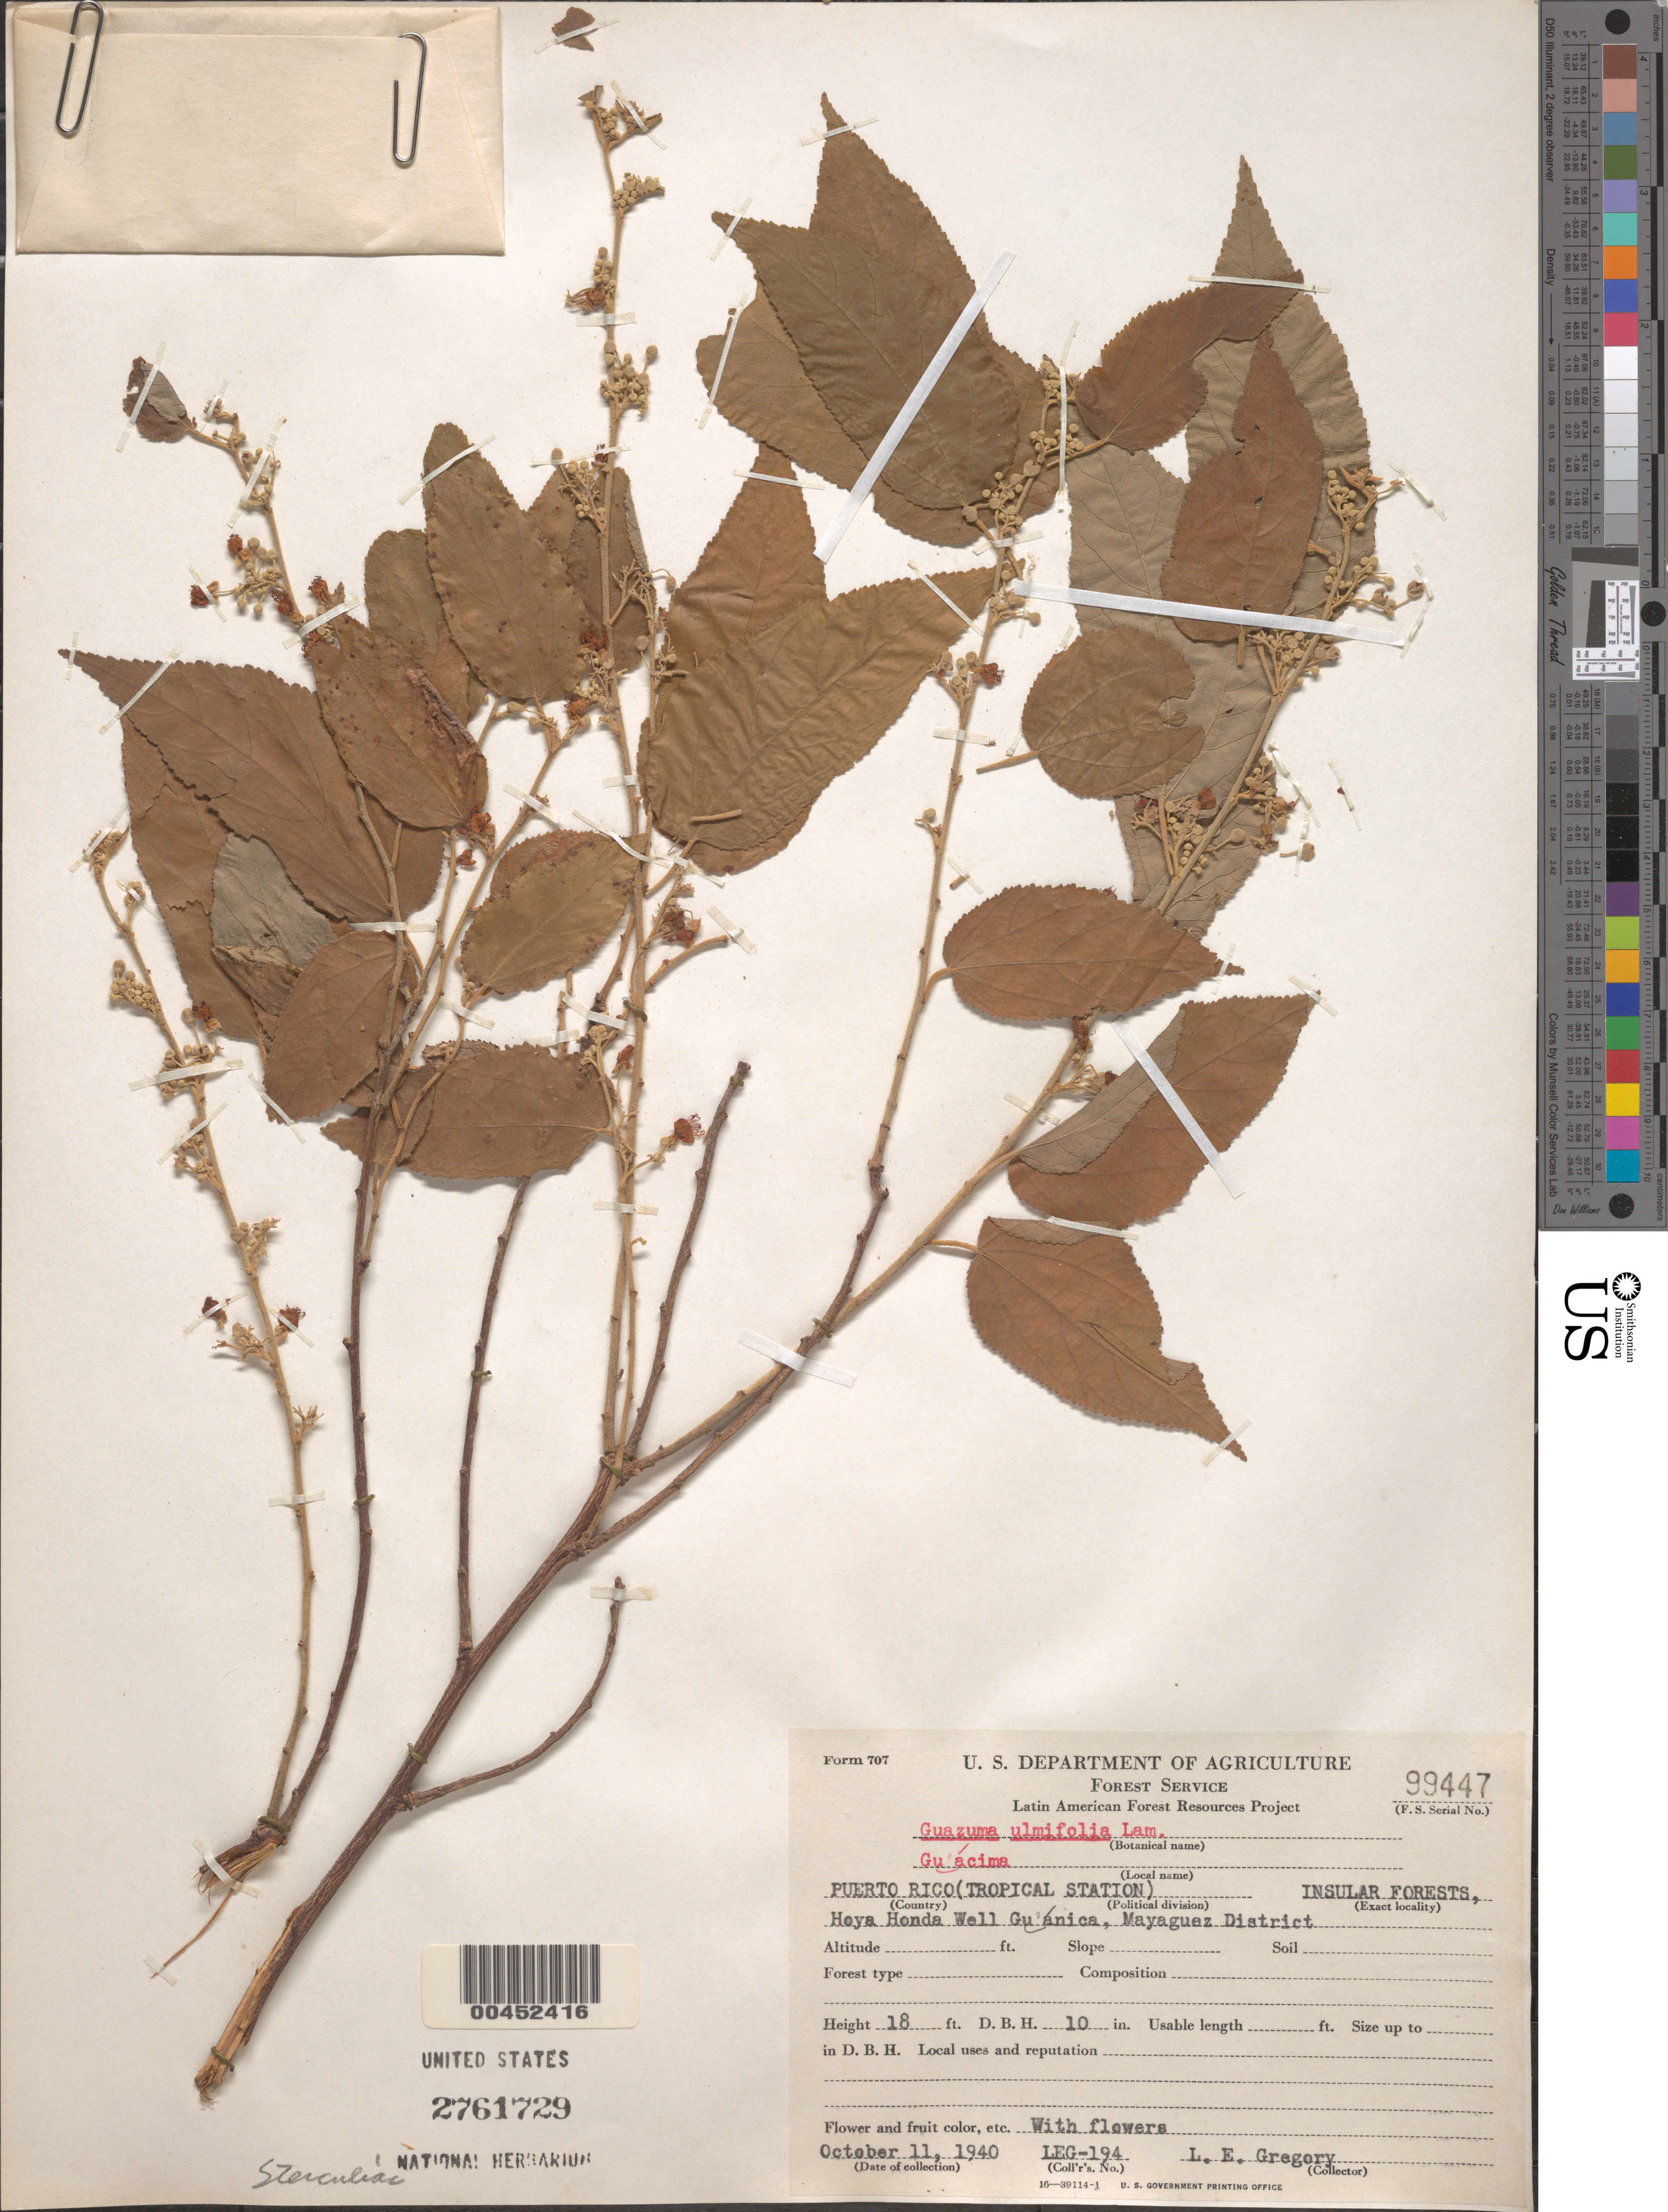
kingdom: Plantae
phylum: Tracheophyta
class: Magnoliopsida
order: Malvales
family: Malvaceae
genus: Guazuma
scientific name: Guazuma ulmifolia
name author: Lam.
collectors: L. E. Gregory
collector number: LEG-194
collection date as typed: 11 Oct 1940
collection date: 1940-10-11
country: Puerto Rico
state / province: Mayaguez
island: Greater Antilles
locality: Hoya honda well, Guánica, Mayaguez Dist.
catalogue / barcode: US 2761729